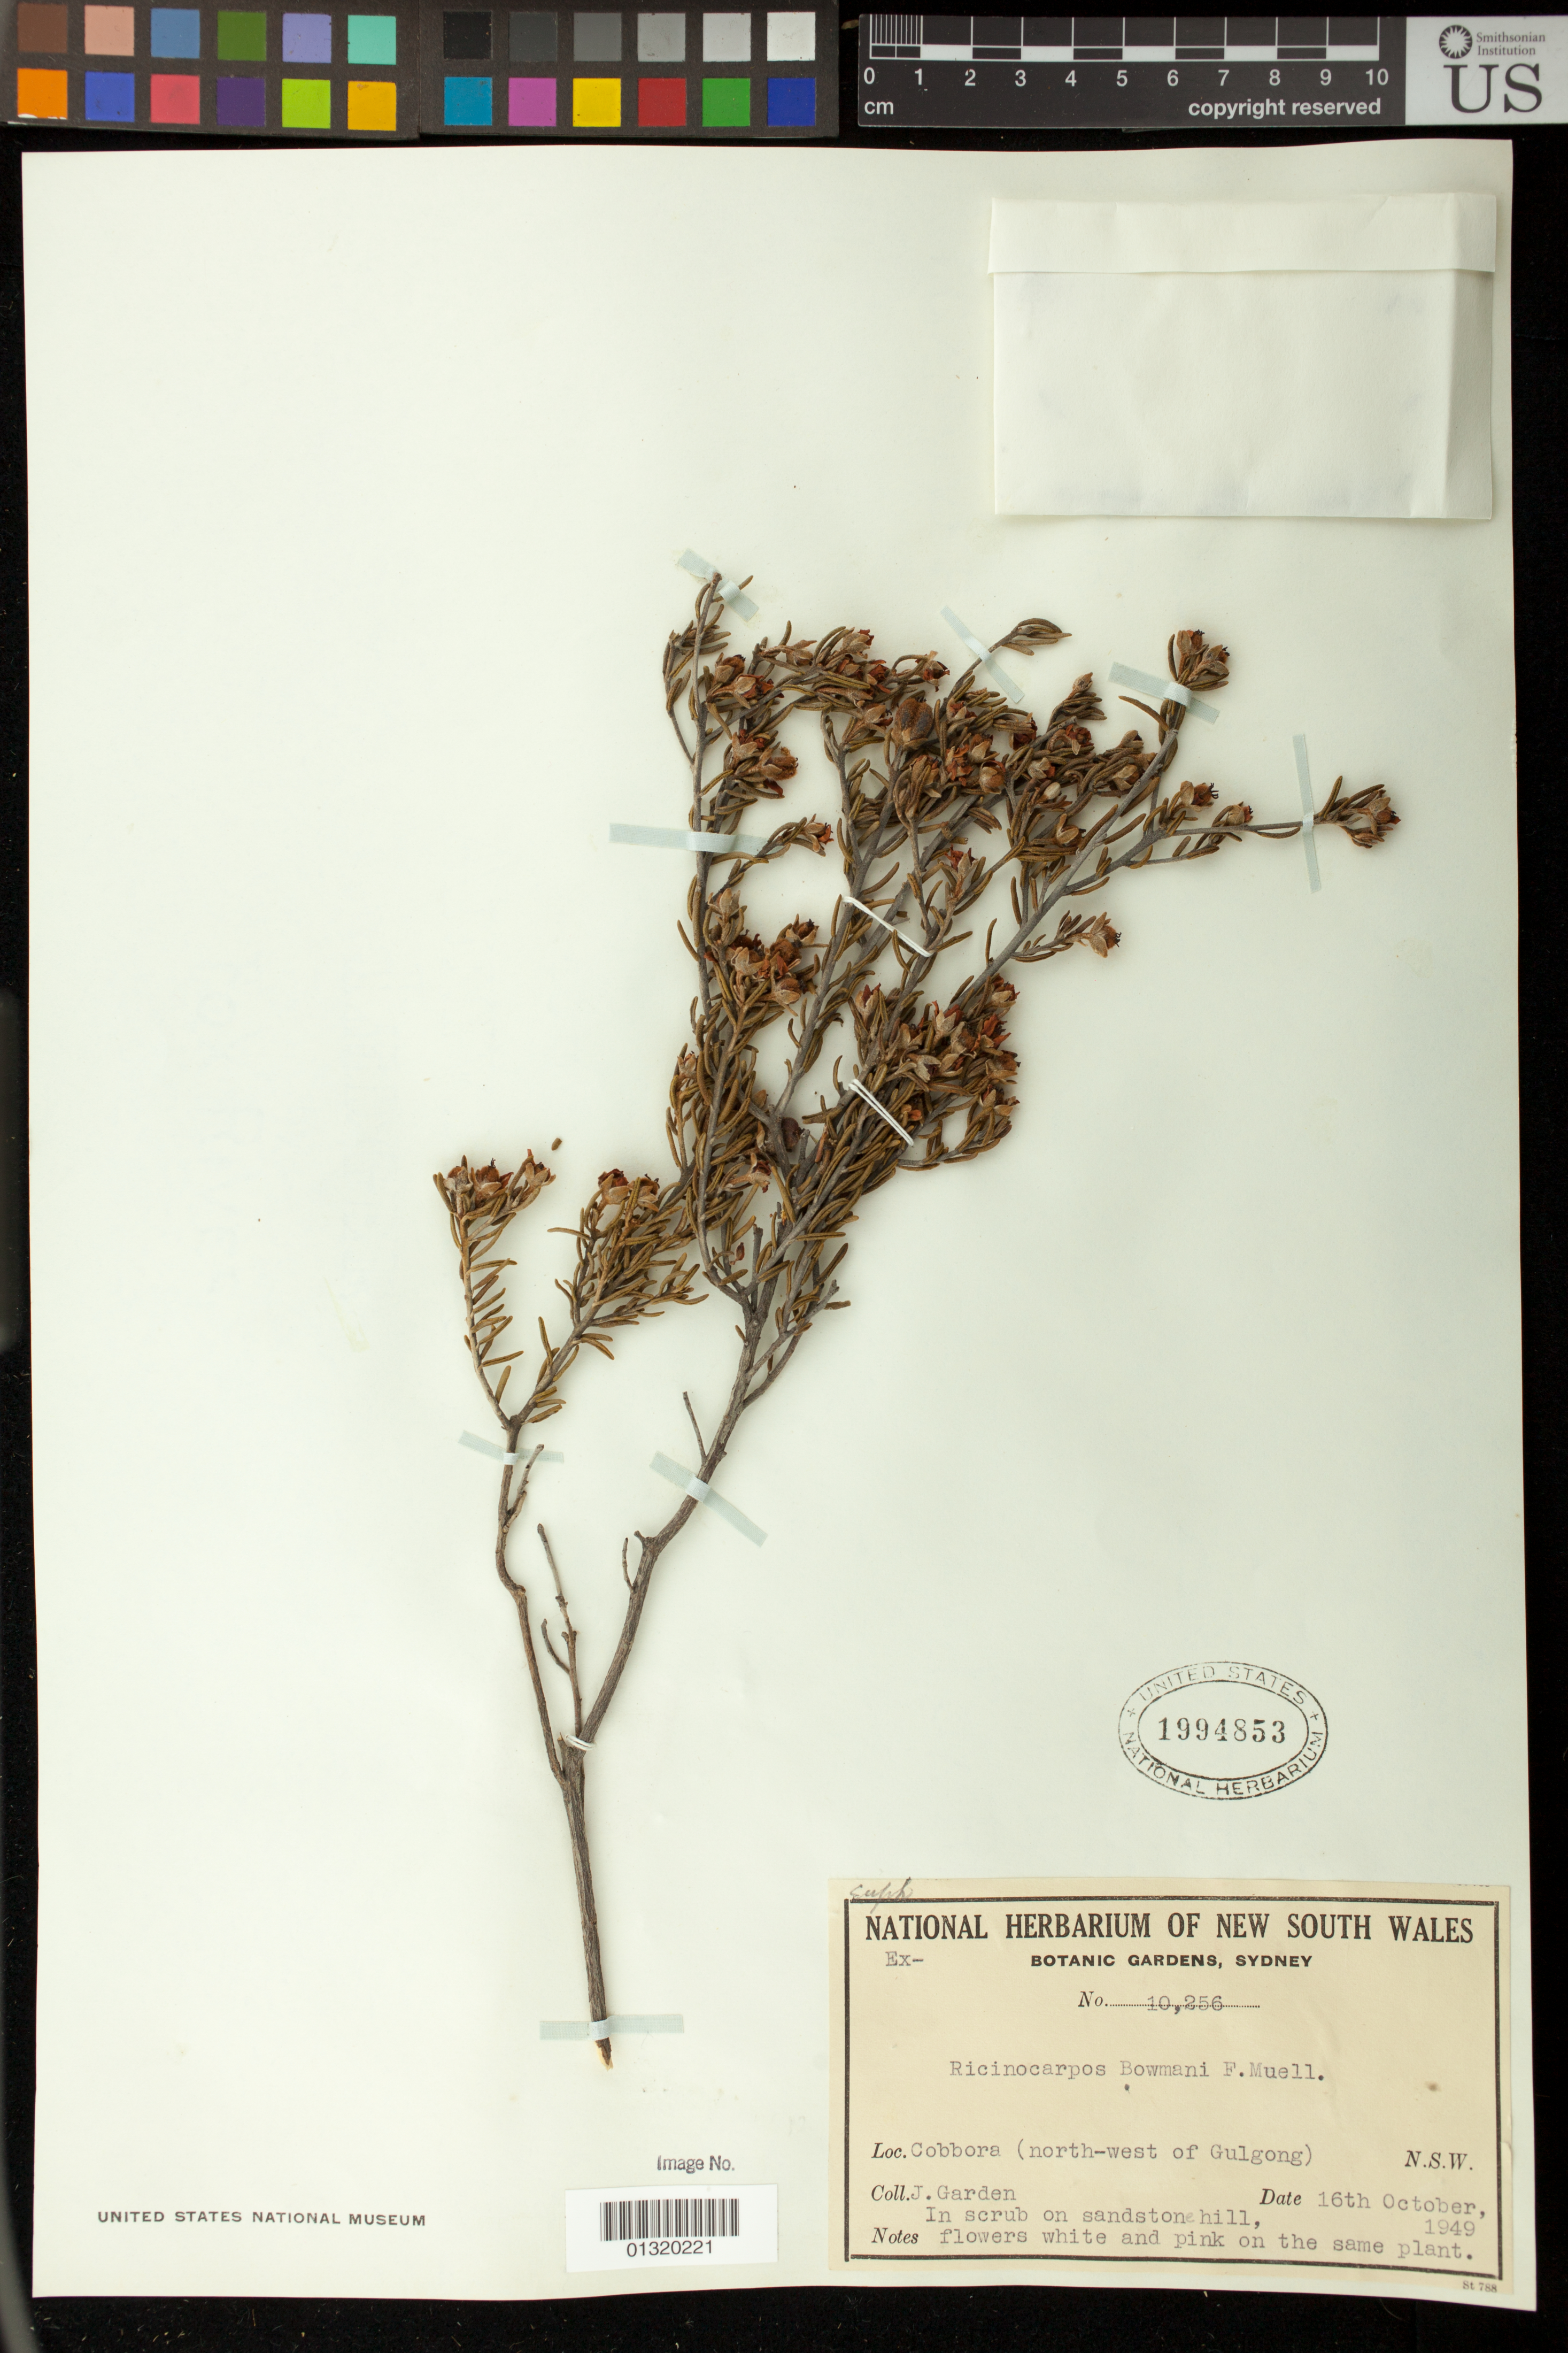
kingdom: Plantae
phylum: Tracheophyta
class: Magnoliopsida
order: Malpighiales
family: Euphorbiaceae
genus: Ricinocarpos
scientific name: Ricinocarpos bowmanii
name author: F. Muell.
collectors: J. Garden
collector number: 10256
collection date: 1949-10-16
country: Australia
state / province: New South Wales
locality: Cobbora (north-west of Gulgong)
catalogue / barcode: US 1994853